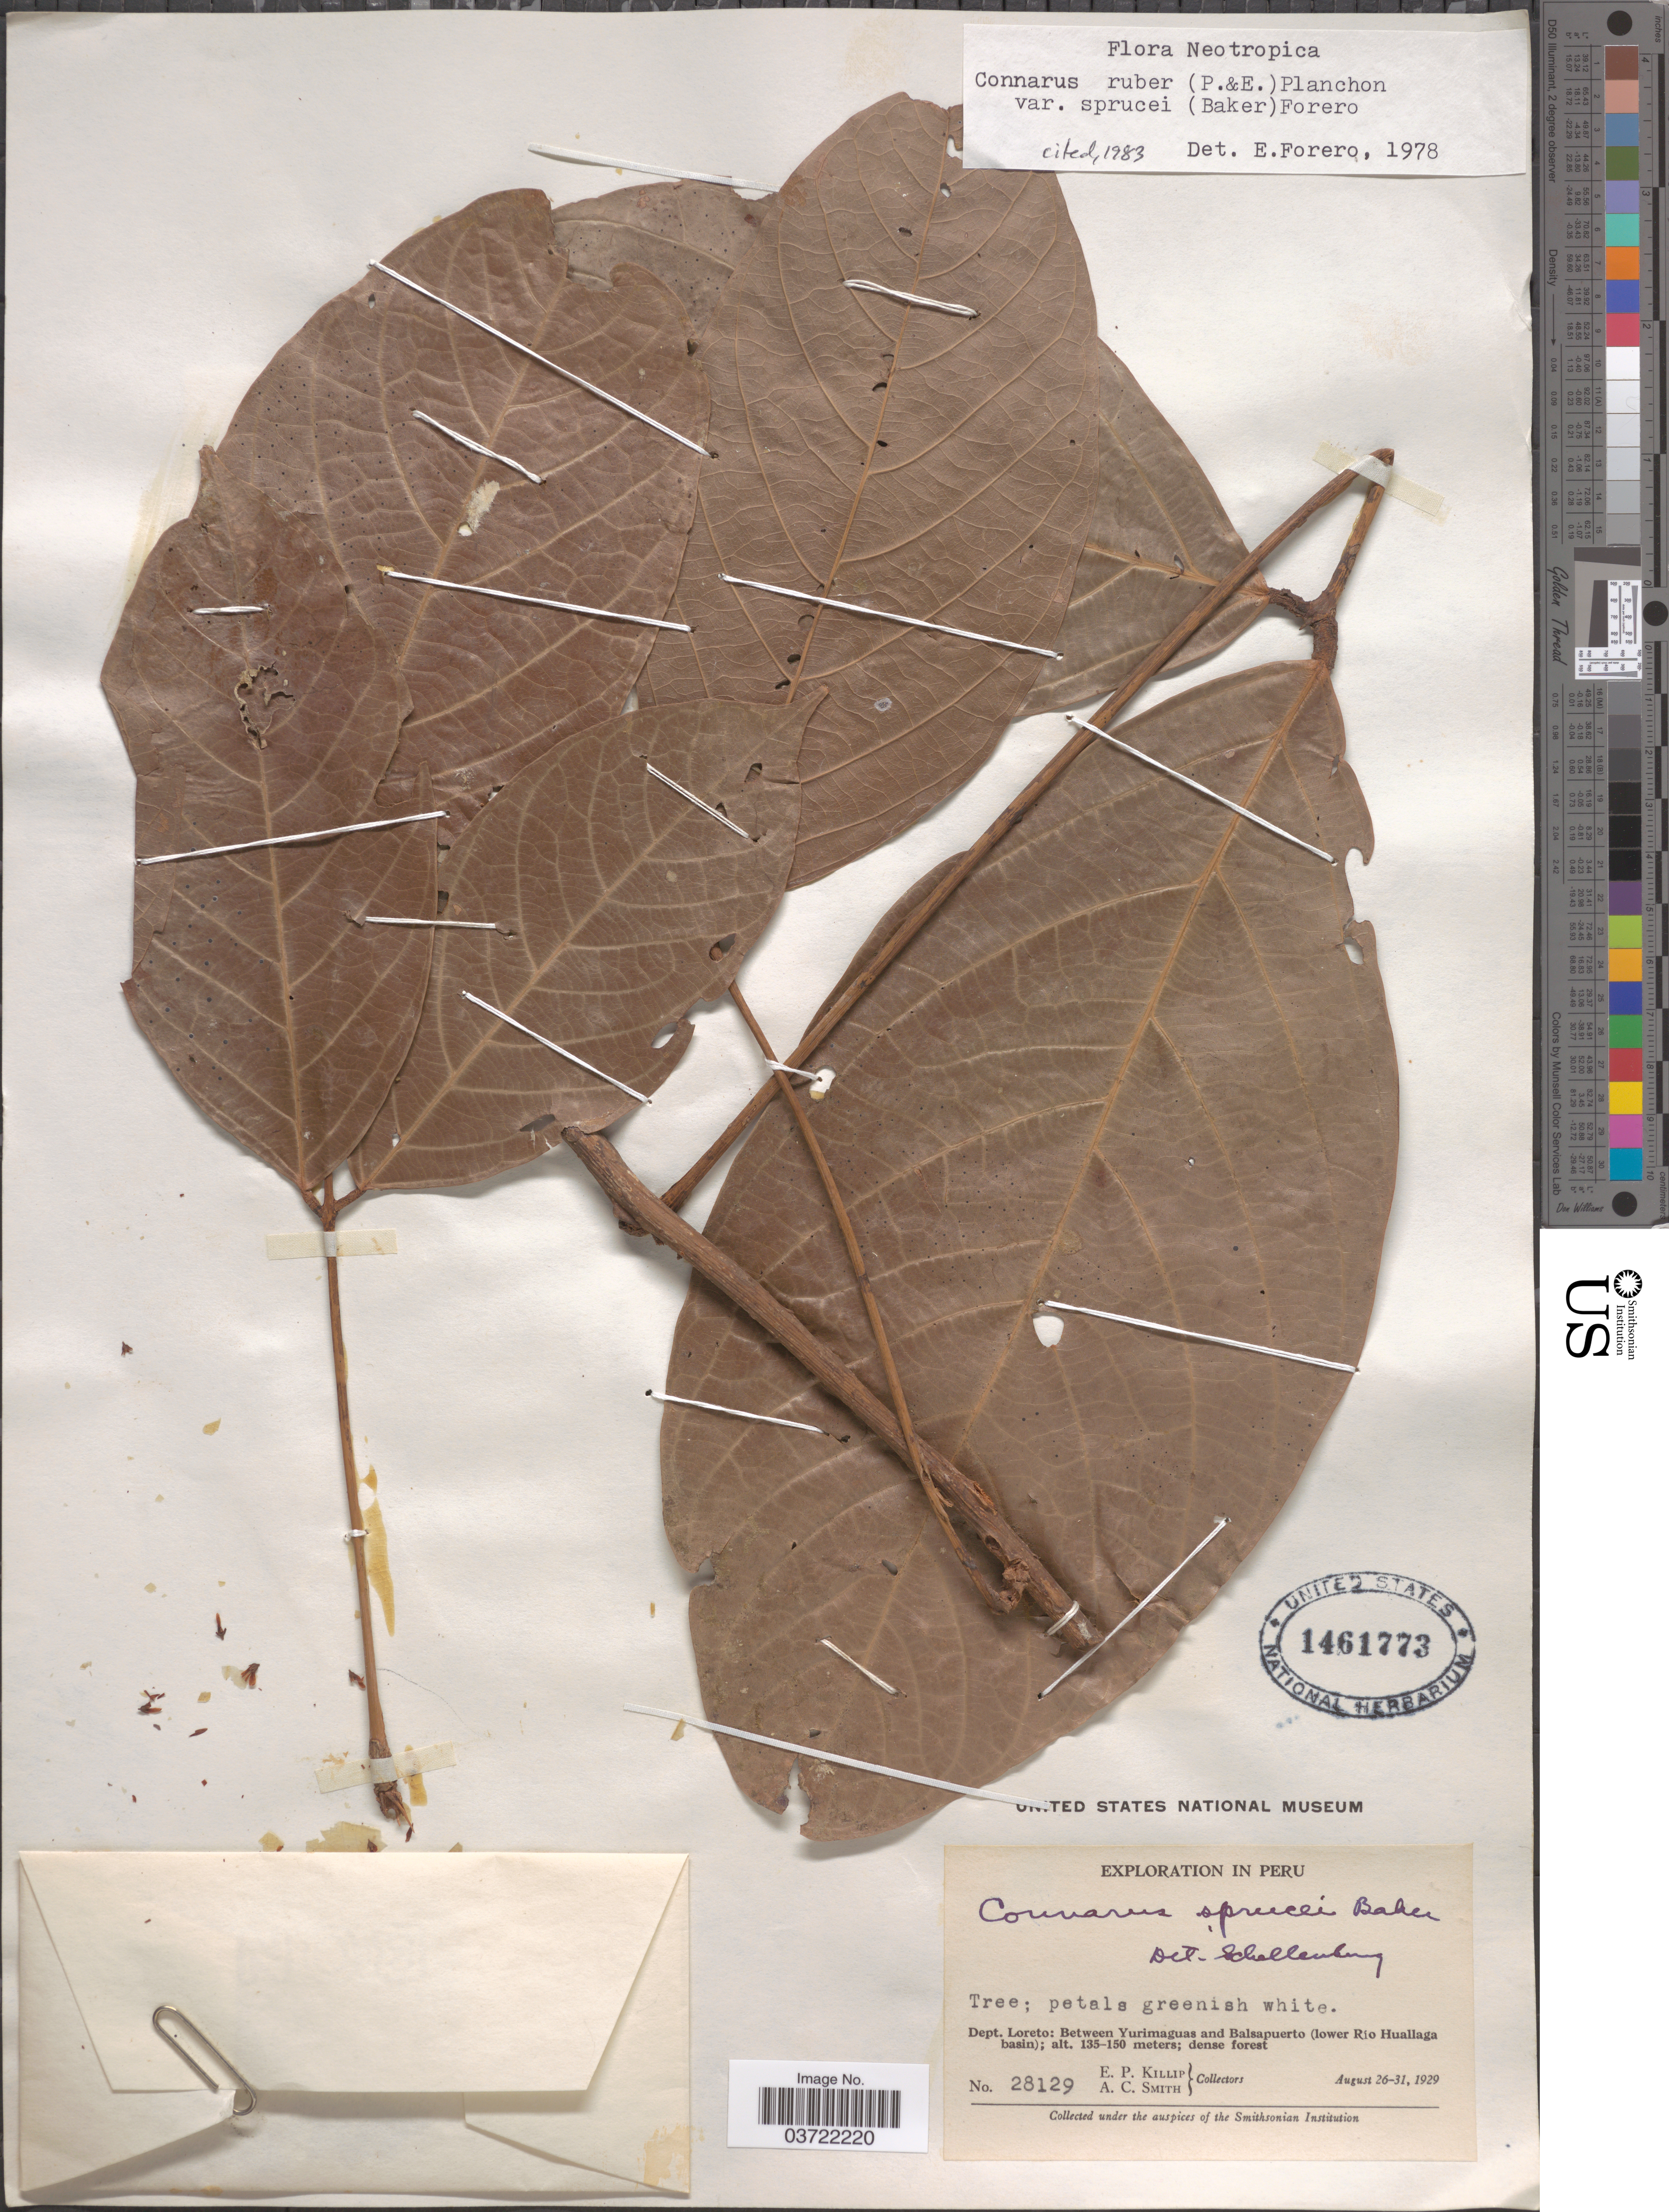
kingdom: Plantae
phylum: Tracheophyta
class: Magnoliopsida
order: Oxalidales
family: Connaraceae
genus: Connarus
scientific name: Connarus ruber var. sprucei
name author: (Baker) Forero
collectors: E. P. Killip & A. C. Smith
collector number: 28129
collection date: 1929-08-26/1929-08-31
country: Peru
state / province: Loreto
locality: Dept. Loreto: Between Yurimaguas and Balsapuerto (lower Río Huallaga basin).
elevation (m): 135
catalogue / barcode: US 1461773